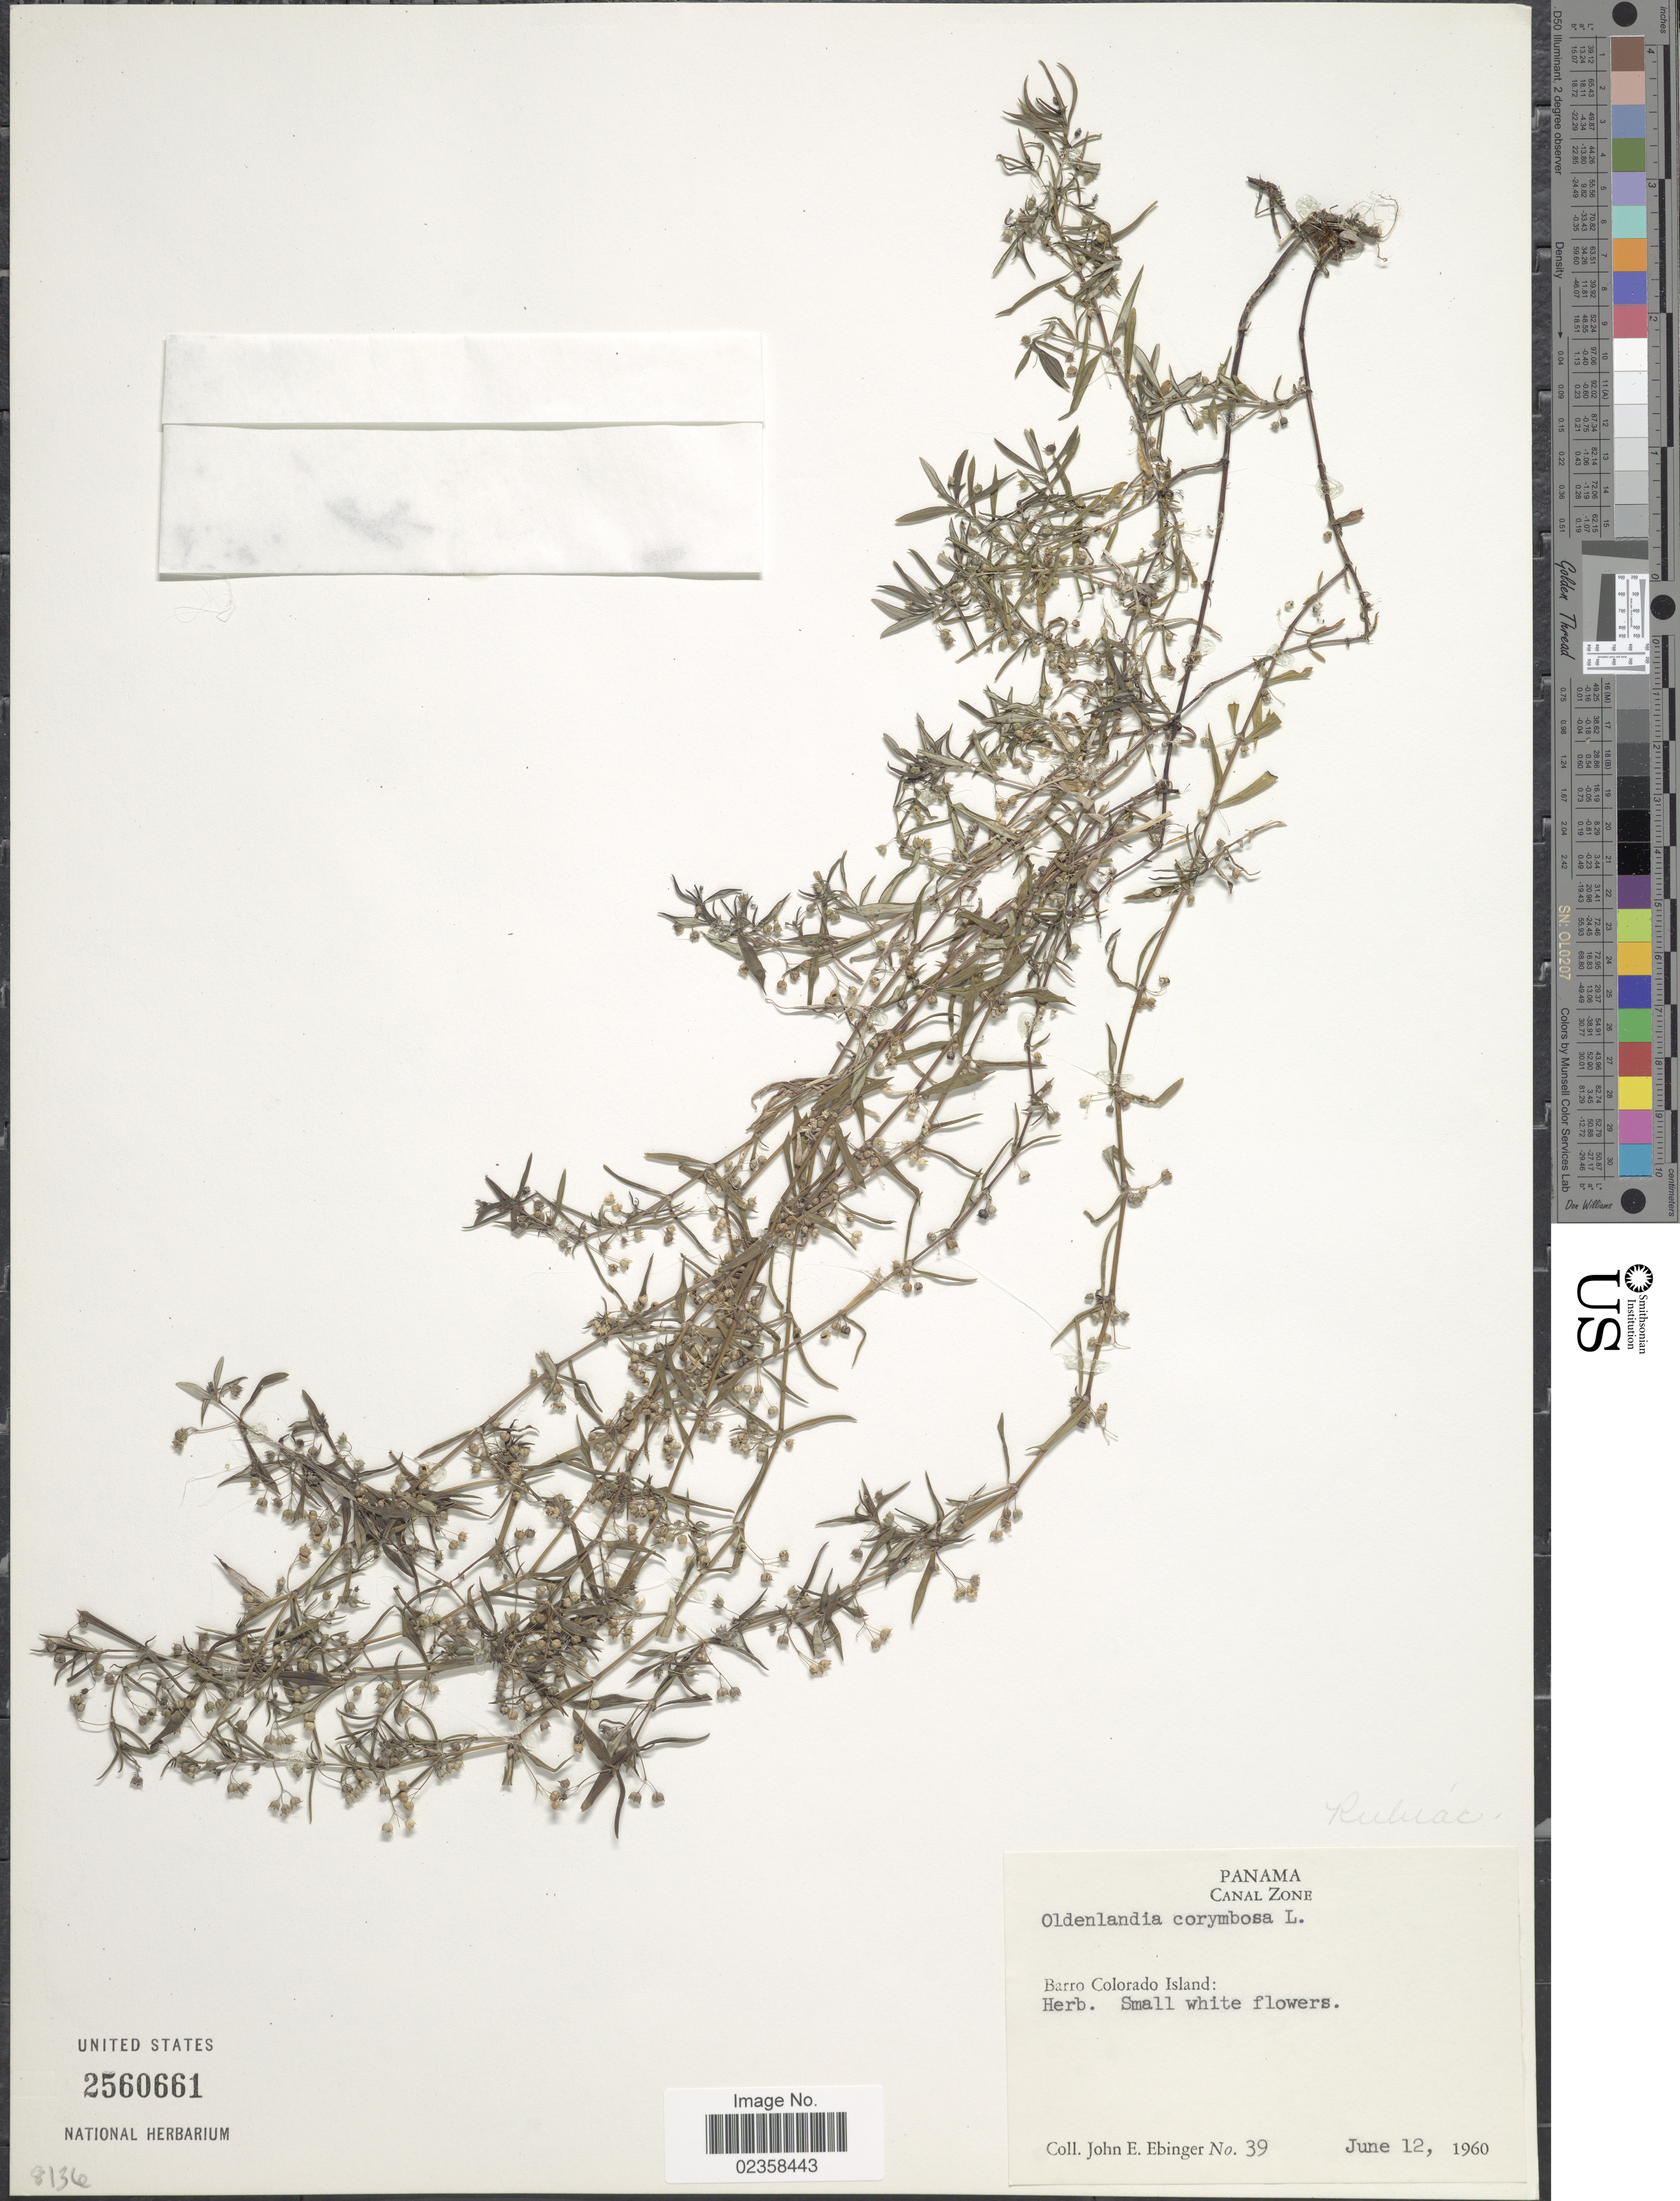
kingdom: Plantae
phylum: Tracheophyta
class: Magnoliopsida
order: Gentianales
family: Rubiaceae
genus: Oldenlandia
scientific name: Oldenlandia corymbosa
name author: L.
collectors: J. Ebinger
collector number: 39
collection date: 1960-06-12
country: Panama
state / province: Panamá Oeste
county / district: Canal Zone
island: Barro Colorado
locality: Canal Zone, Barro Colorado Island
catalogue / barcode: US 2560661